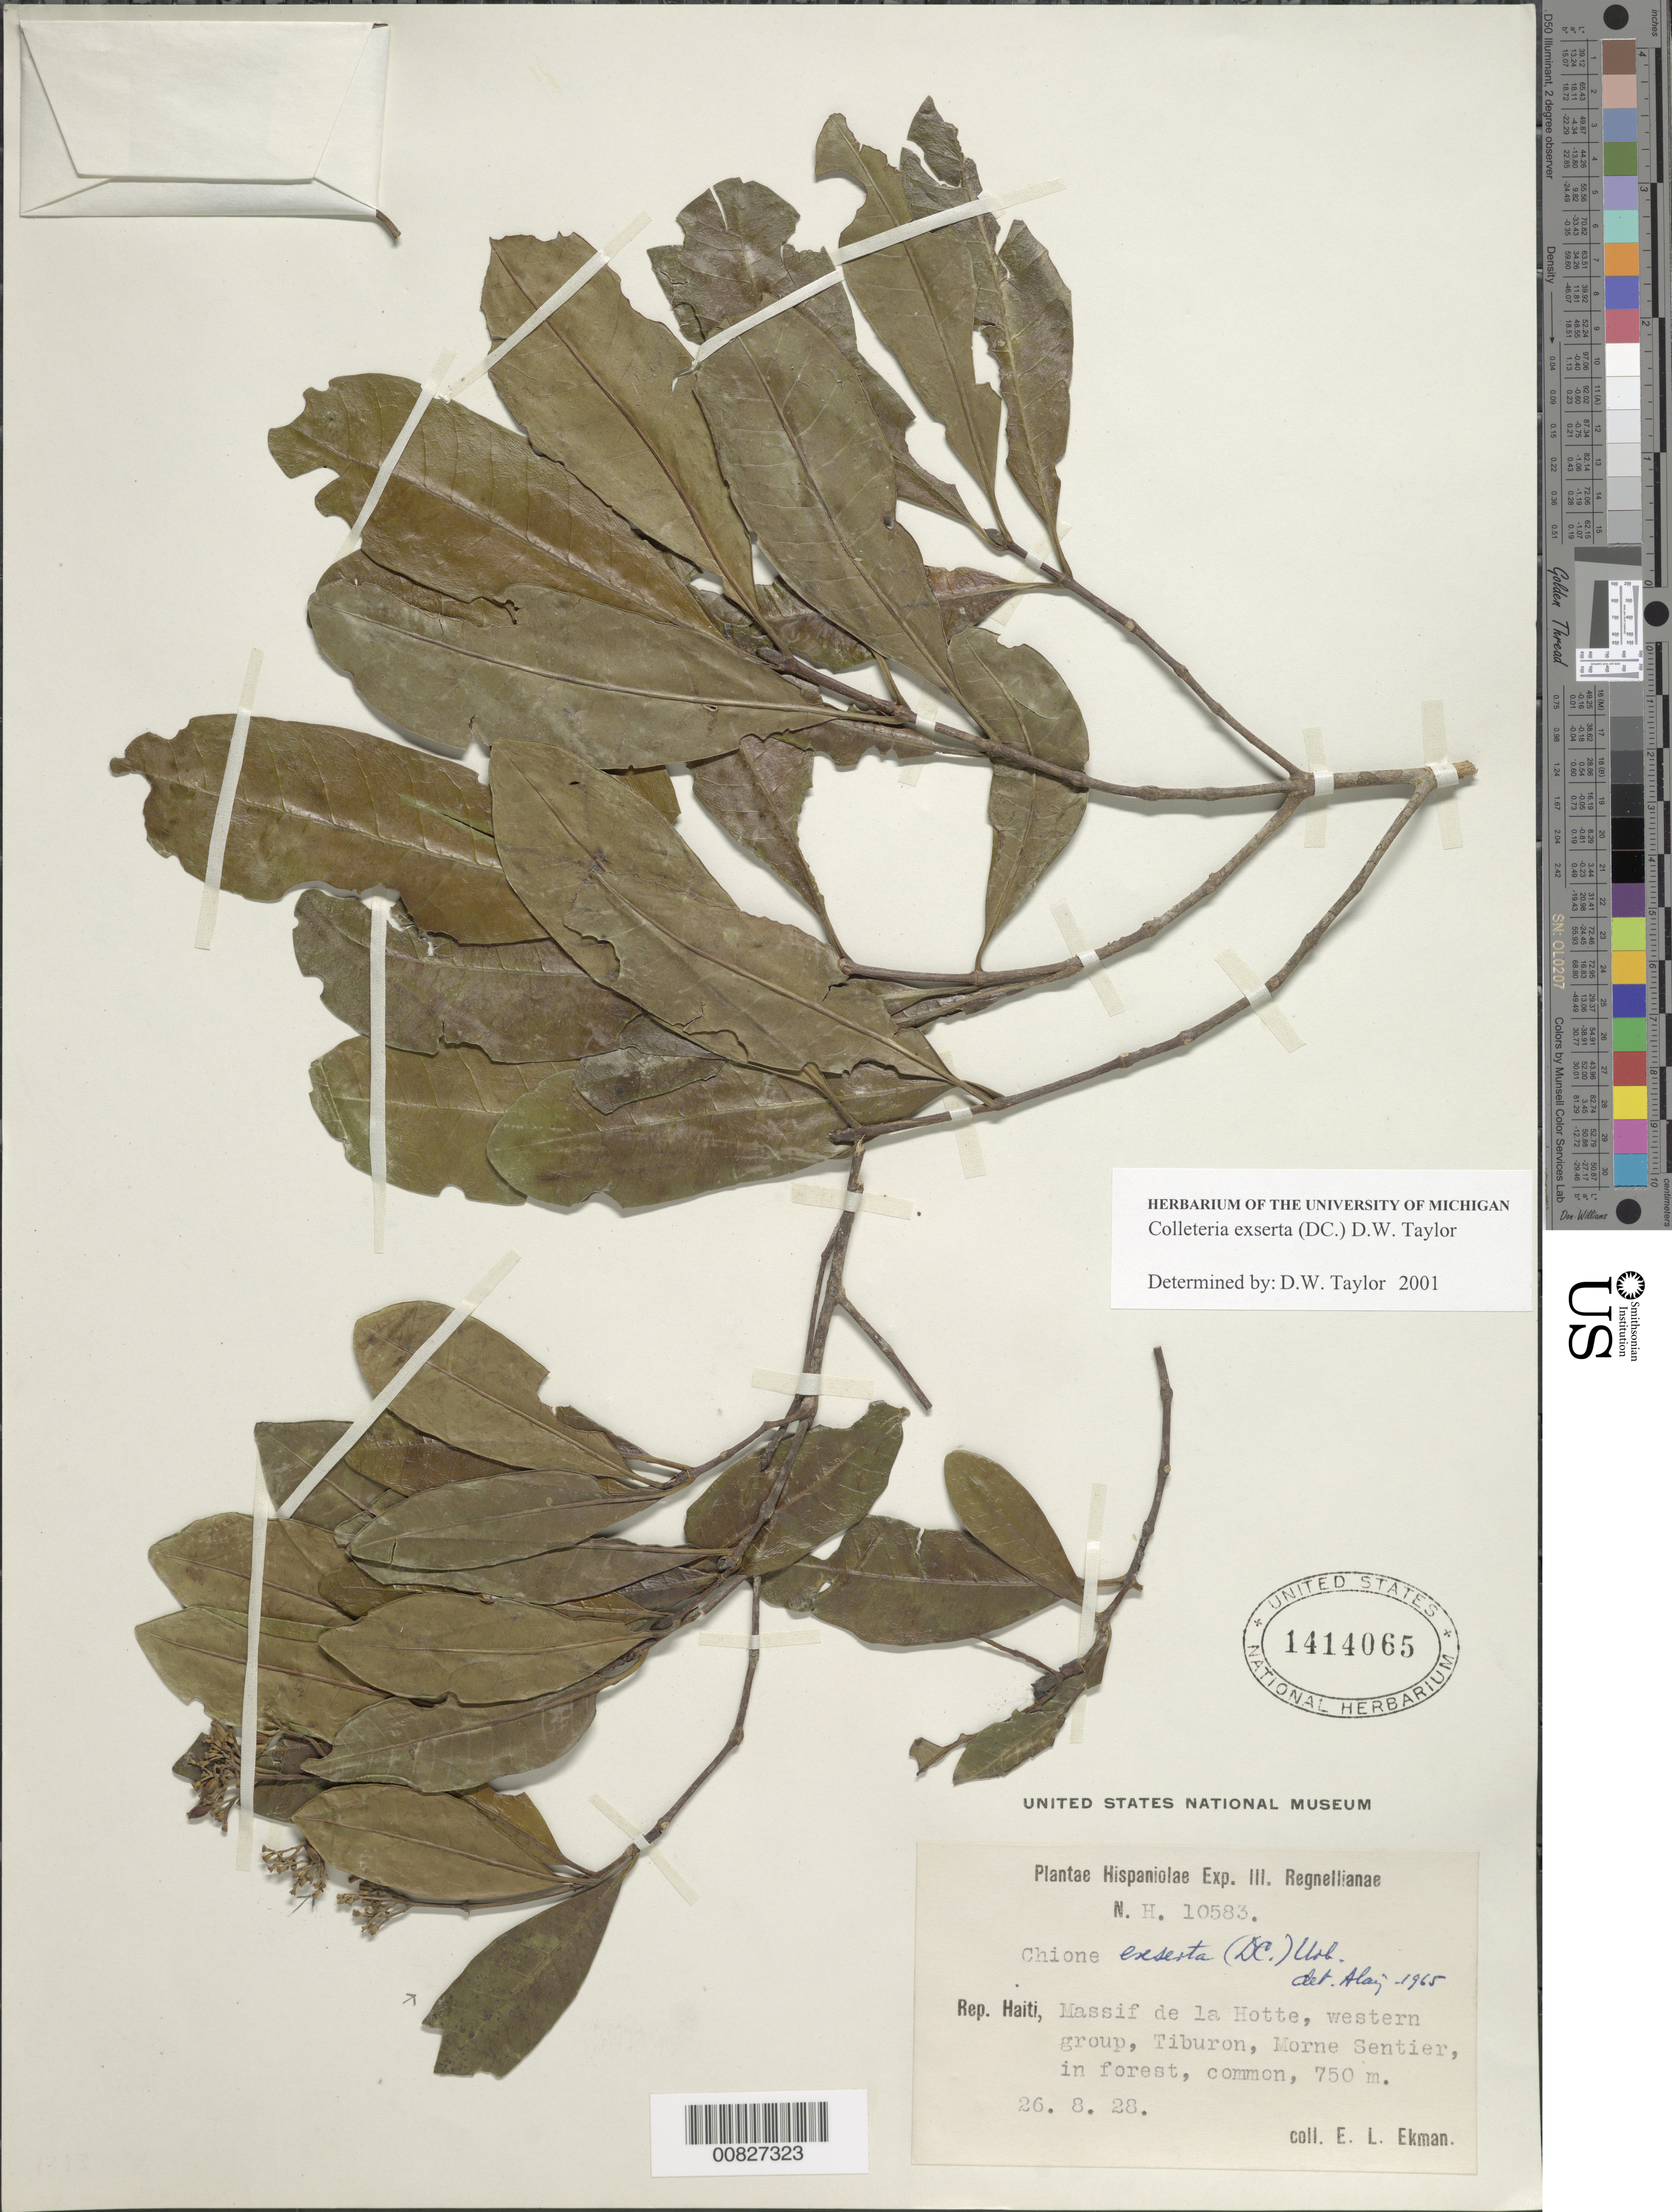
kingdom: Plantae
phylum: Tracheophyta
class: Magnoliopsida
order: Gentianales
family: Rubiaceae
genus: Colleteria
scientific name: Colleteria exserta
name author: (DC.) David W.Taylor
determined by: Taylor, D. W., (MICH), University of Michigan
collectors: E. L. Ekman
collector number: H 10583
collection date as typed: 26 Aug 1928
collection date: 1928-08-26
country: Haiti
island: Hispaniola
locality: Massif de la Hotte, western group, Tiburon, Morne Sentier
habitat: In forest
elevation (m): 750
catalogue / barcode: US 1414065